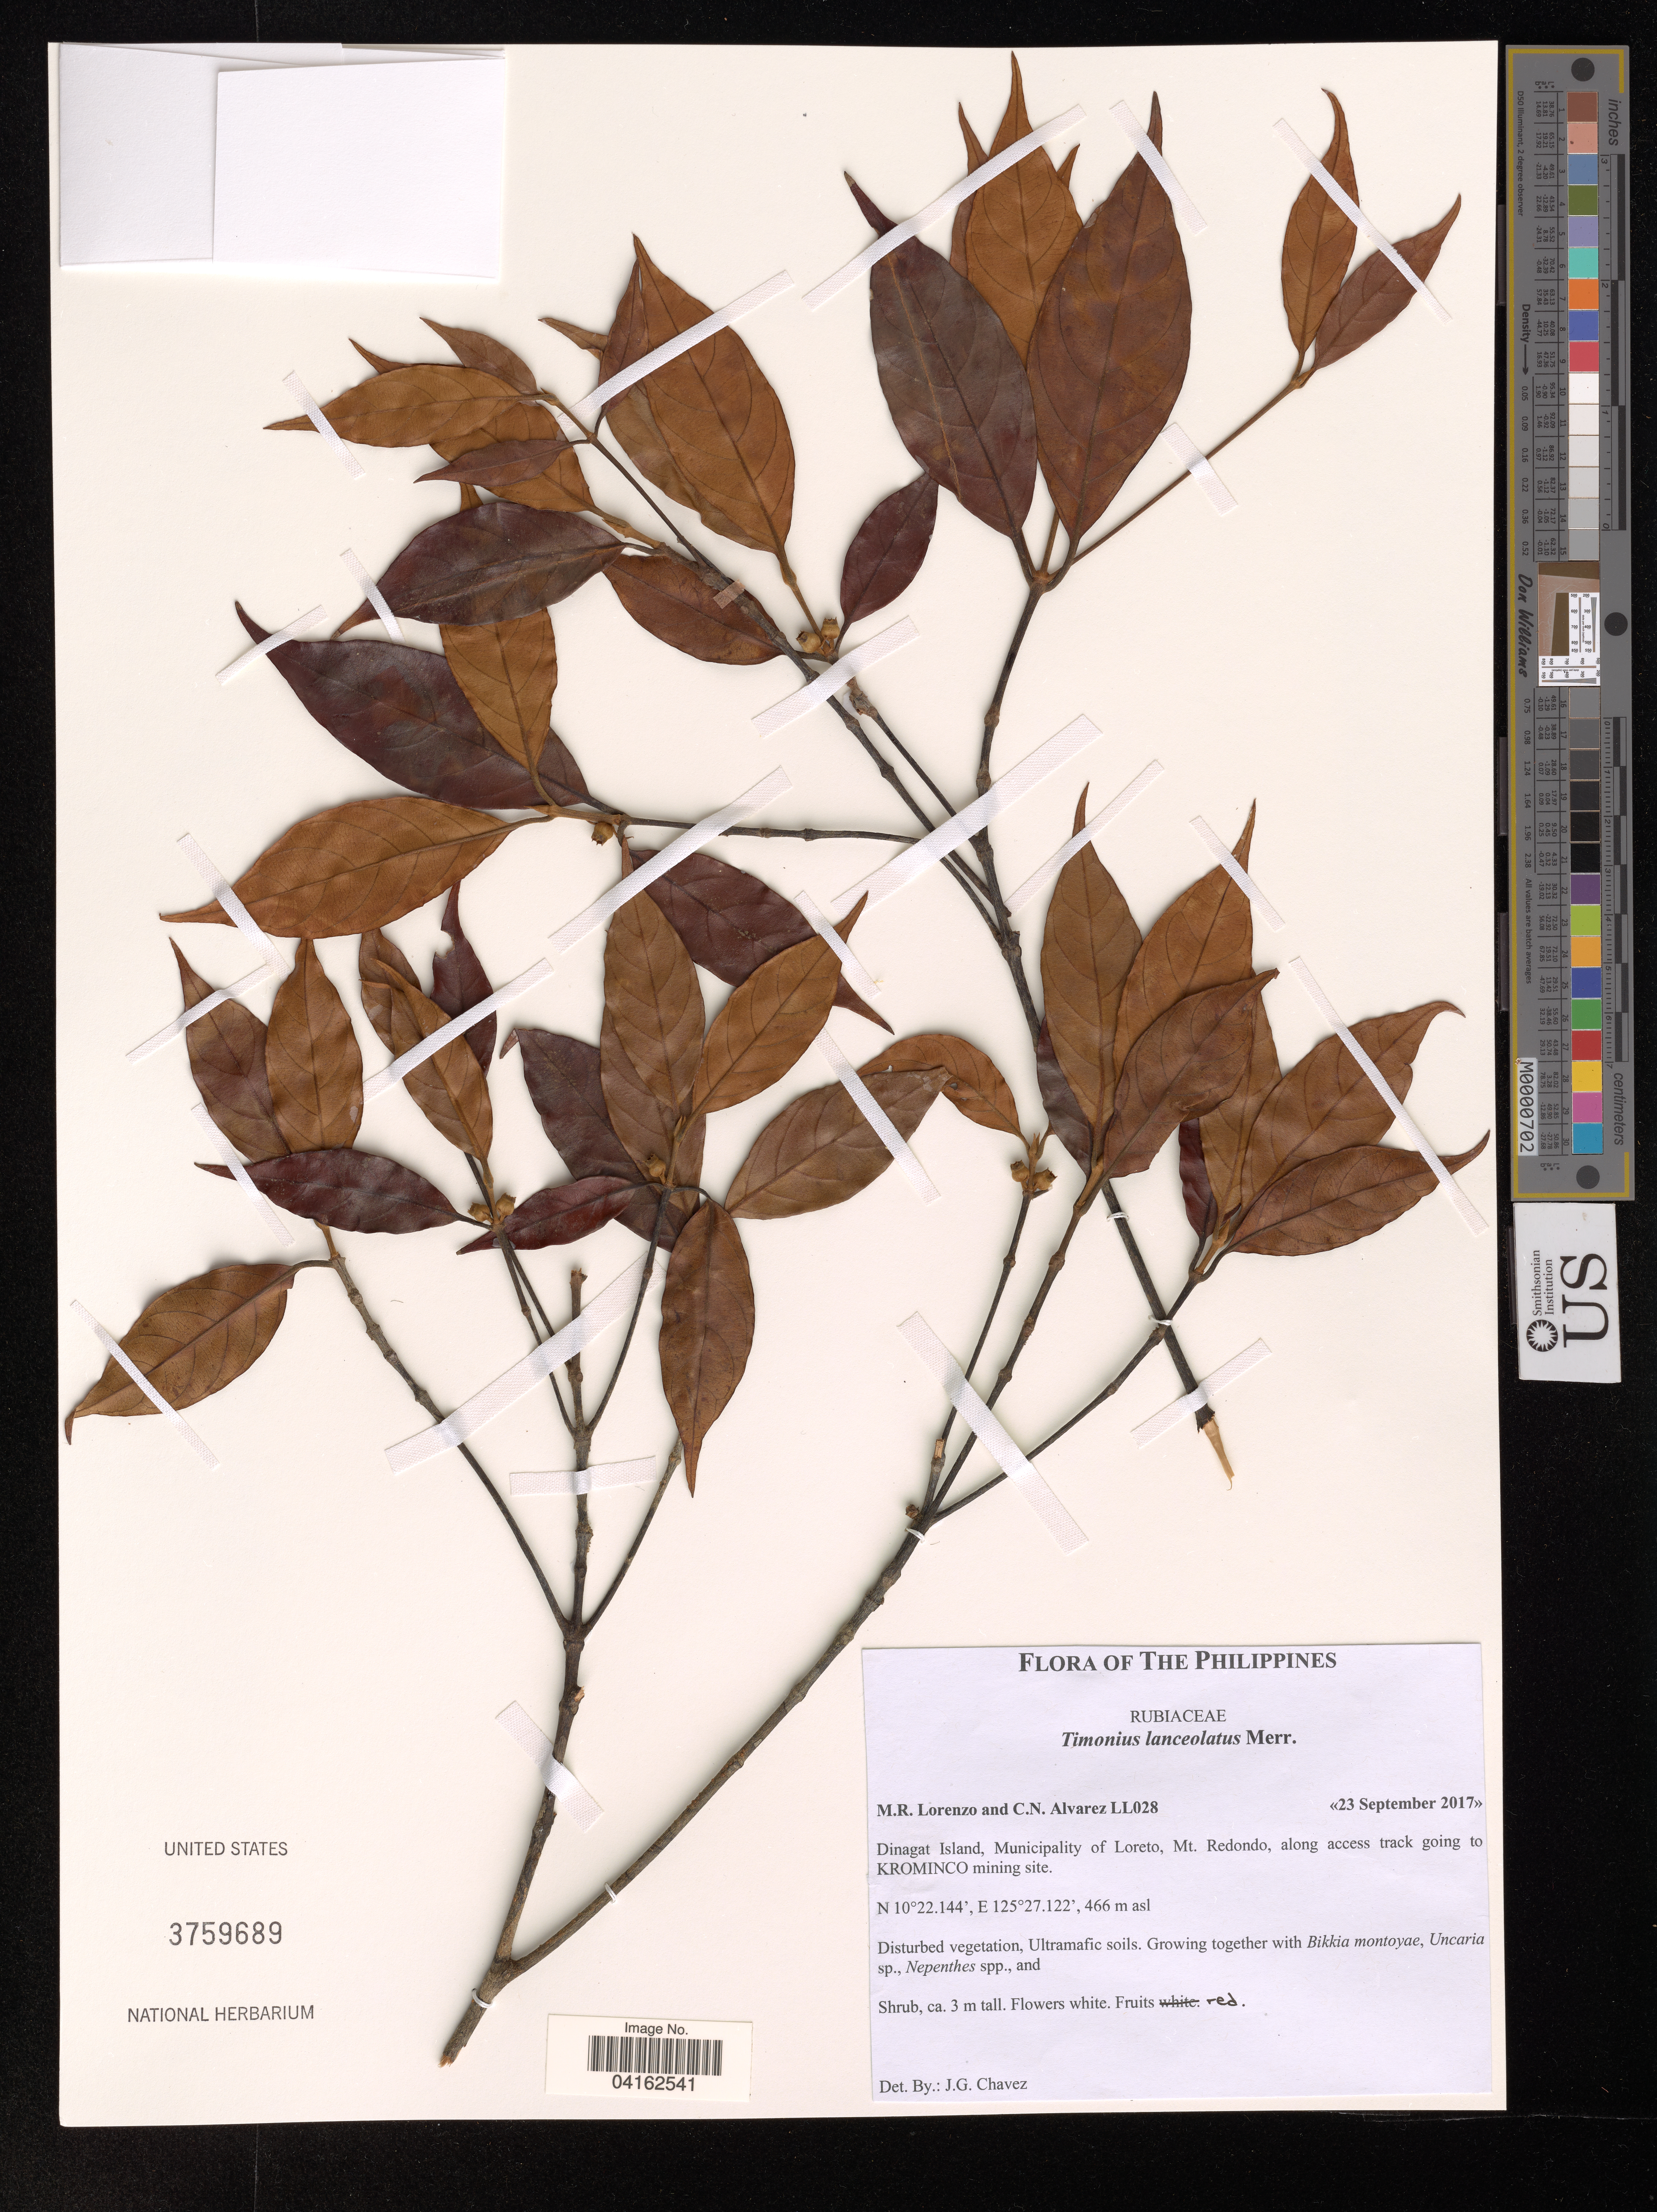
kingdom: Plantae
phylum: Tracheophyta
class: Magnoliopsida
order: Gentianales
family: Rubiaceae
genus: Timonius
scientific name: Timonius lanceolatus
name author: Merr.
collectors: M. Lorenzo & C. Alvarez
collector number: LL028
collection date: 2017-09-23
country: Philippines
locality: Dinagat Island, Municipality of Loreto, Mt. Redondo, along access track going to Krominco mining site.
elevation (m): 466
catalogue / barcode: US 3759689